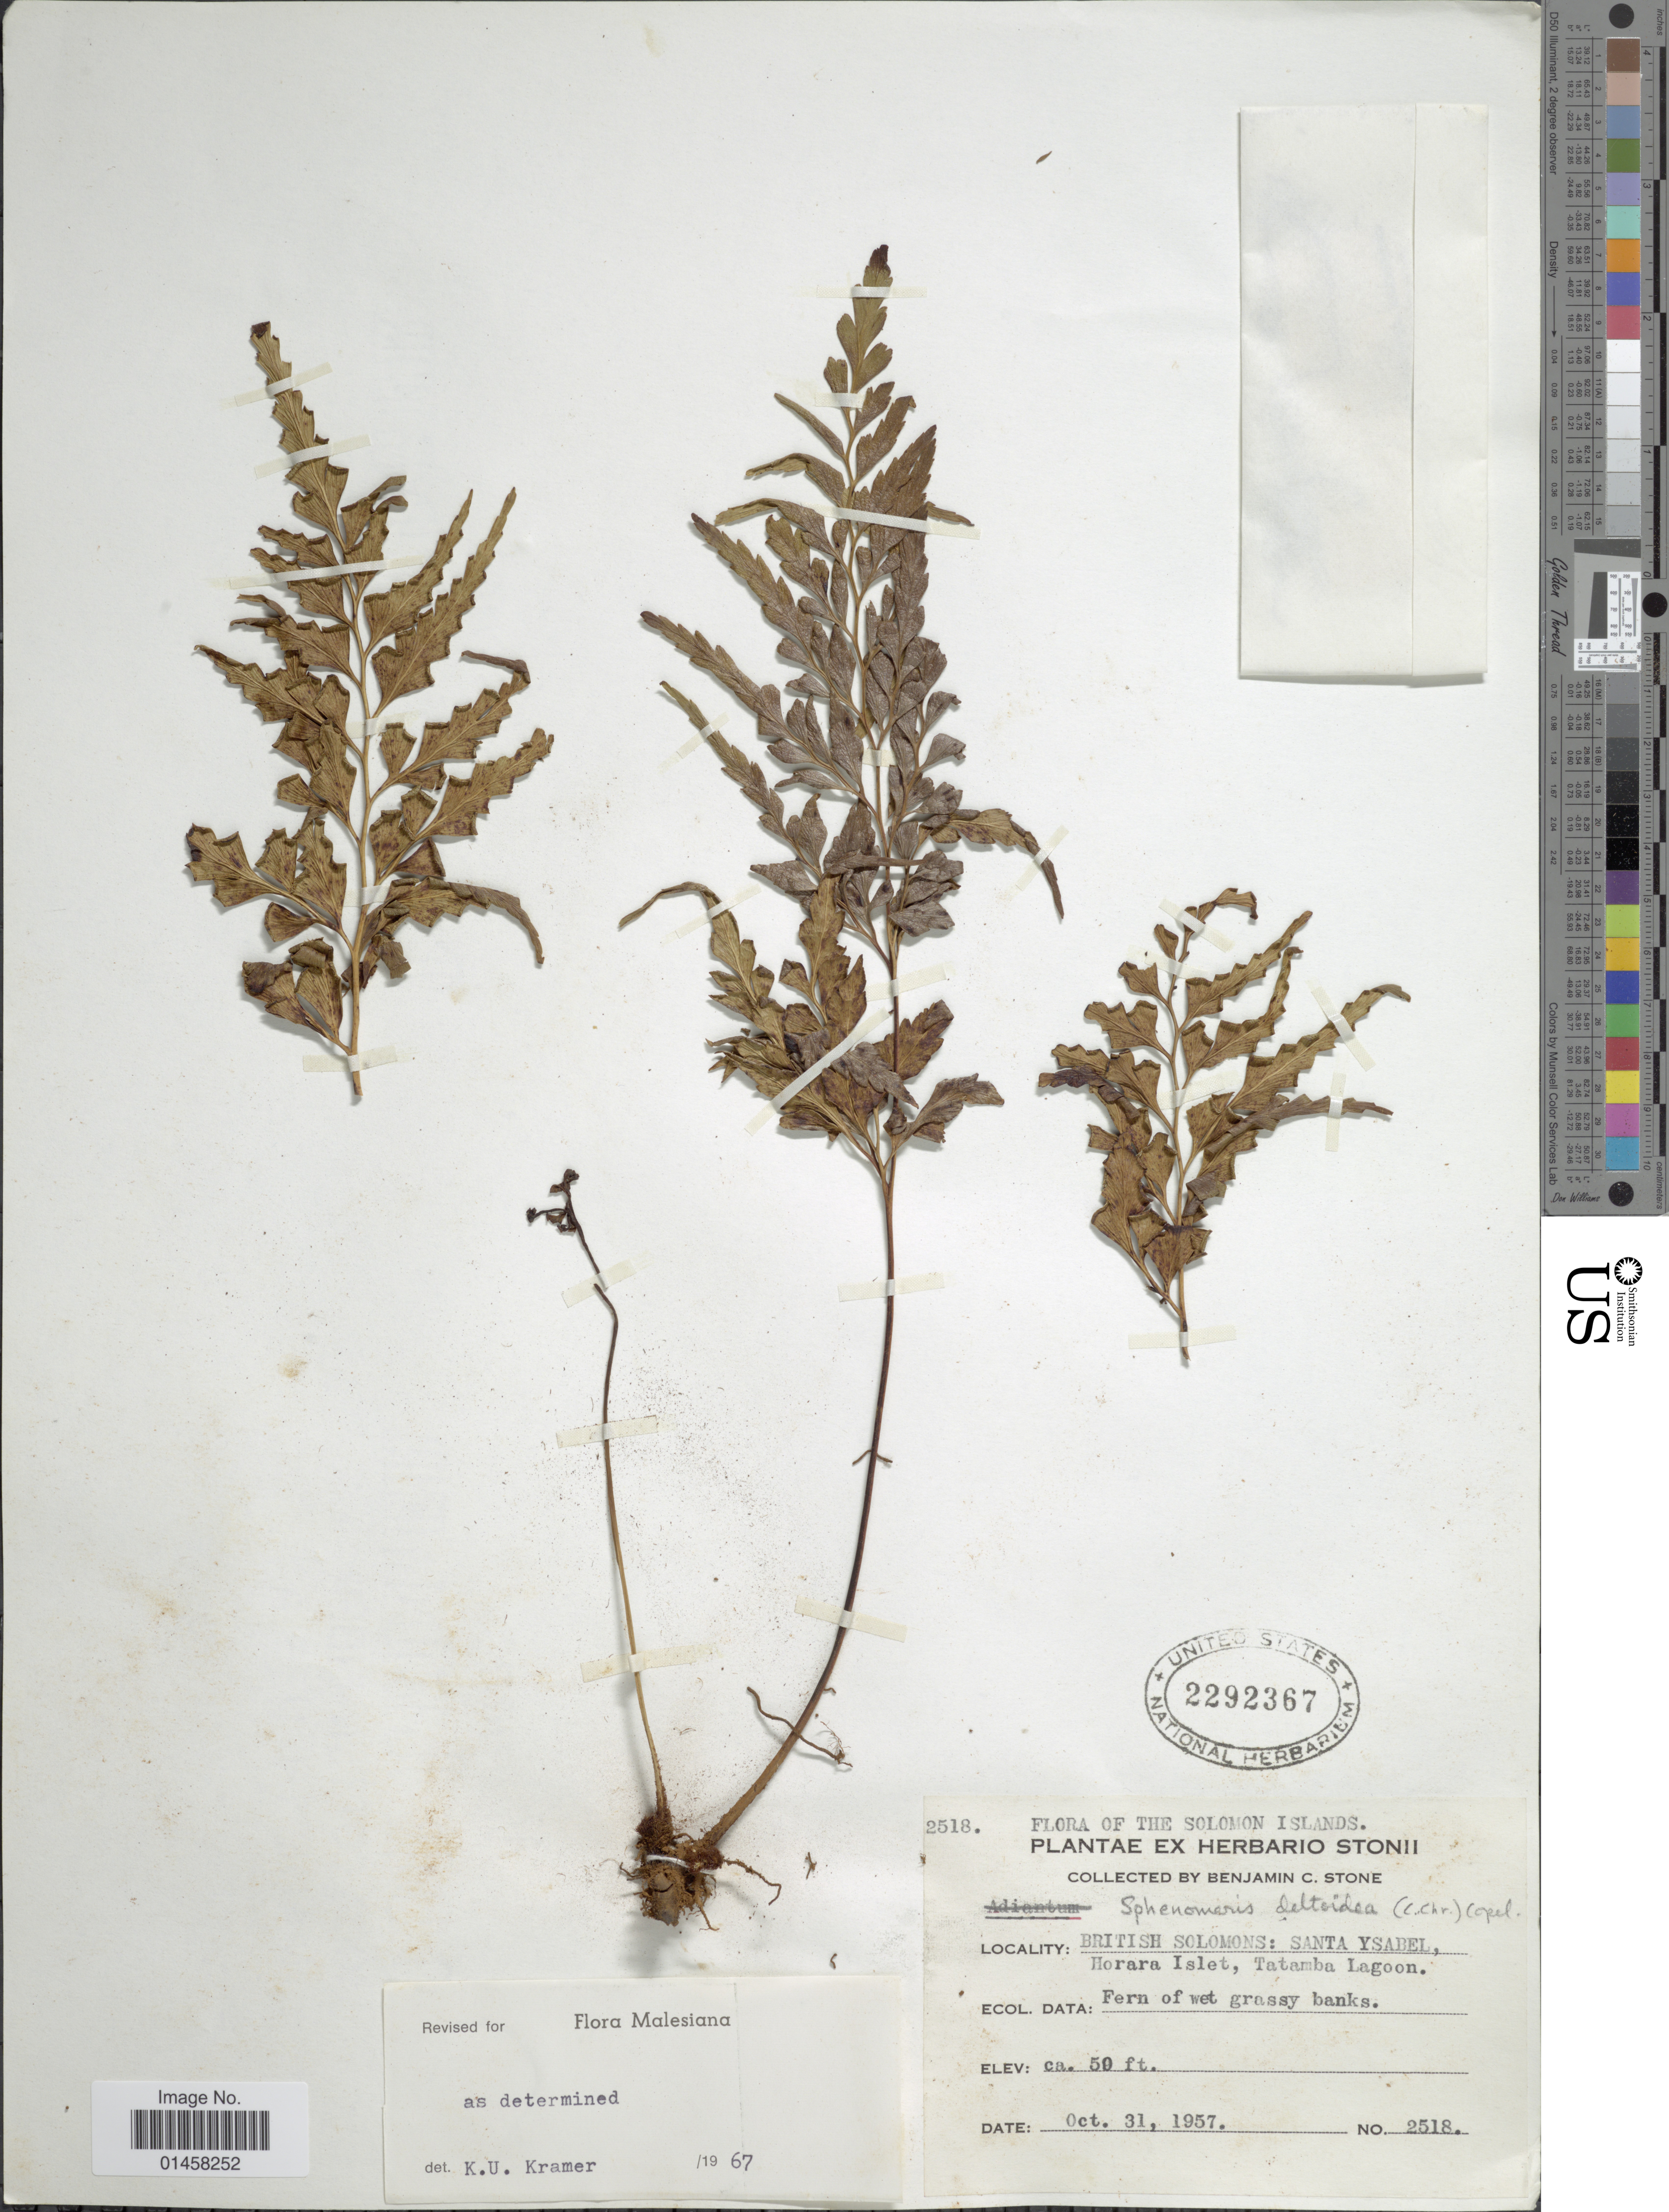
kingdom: Plantae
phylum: Tracheophyta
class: Polypodiopsida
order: Polypodiales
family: Lindsaeaceae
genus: Sphenomeris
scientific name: Sphenomeris deltoidea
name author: (C. Chr.) Copel.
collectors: B. C. Stone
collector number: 2518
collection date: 1957-10-31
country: Solomon Islands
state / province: Solomon Islands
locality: British Solomons; Santa Ysabel, Horara Islet, Tatamba Lagoon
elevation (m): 15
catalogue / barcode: US 2292367